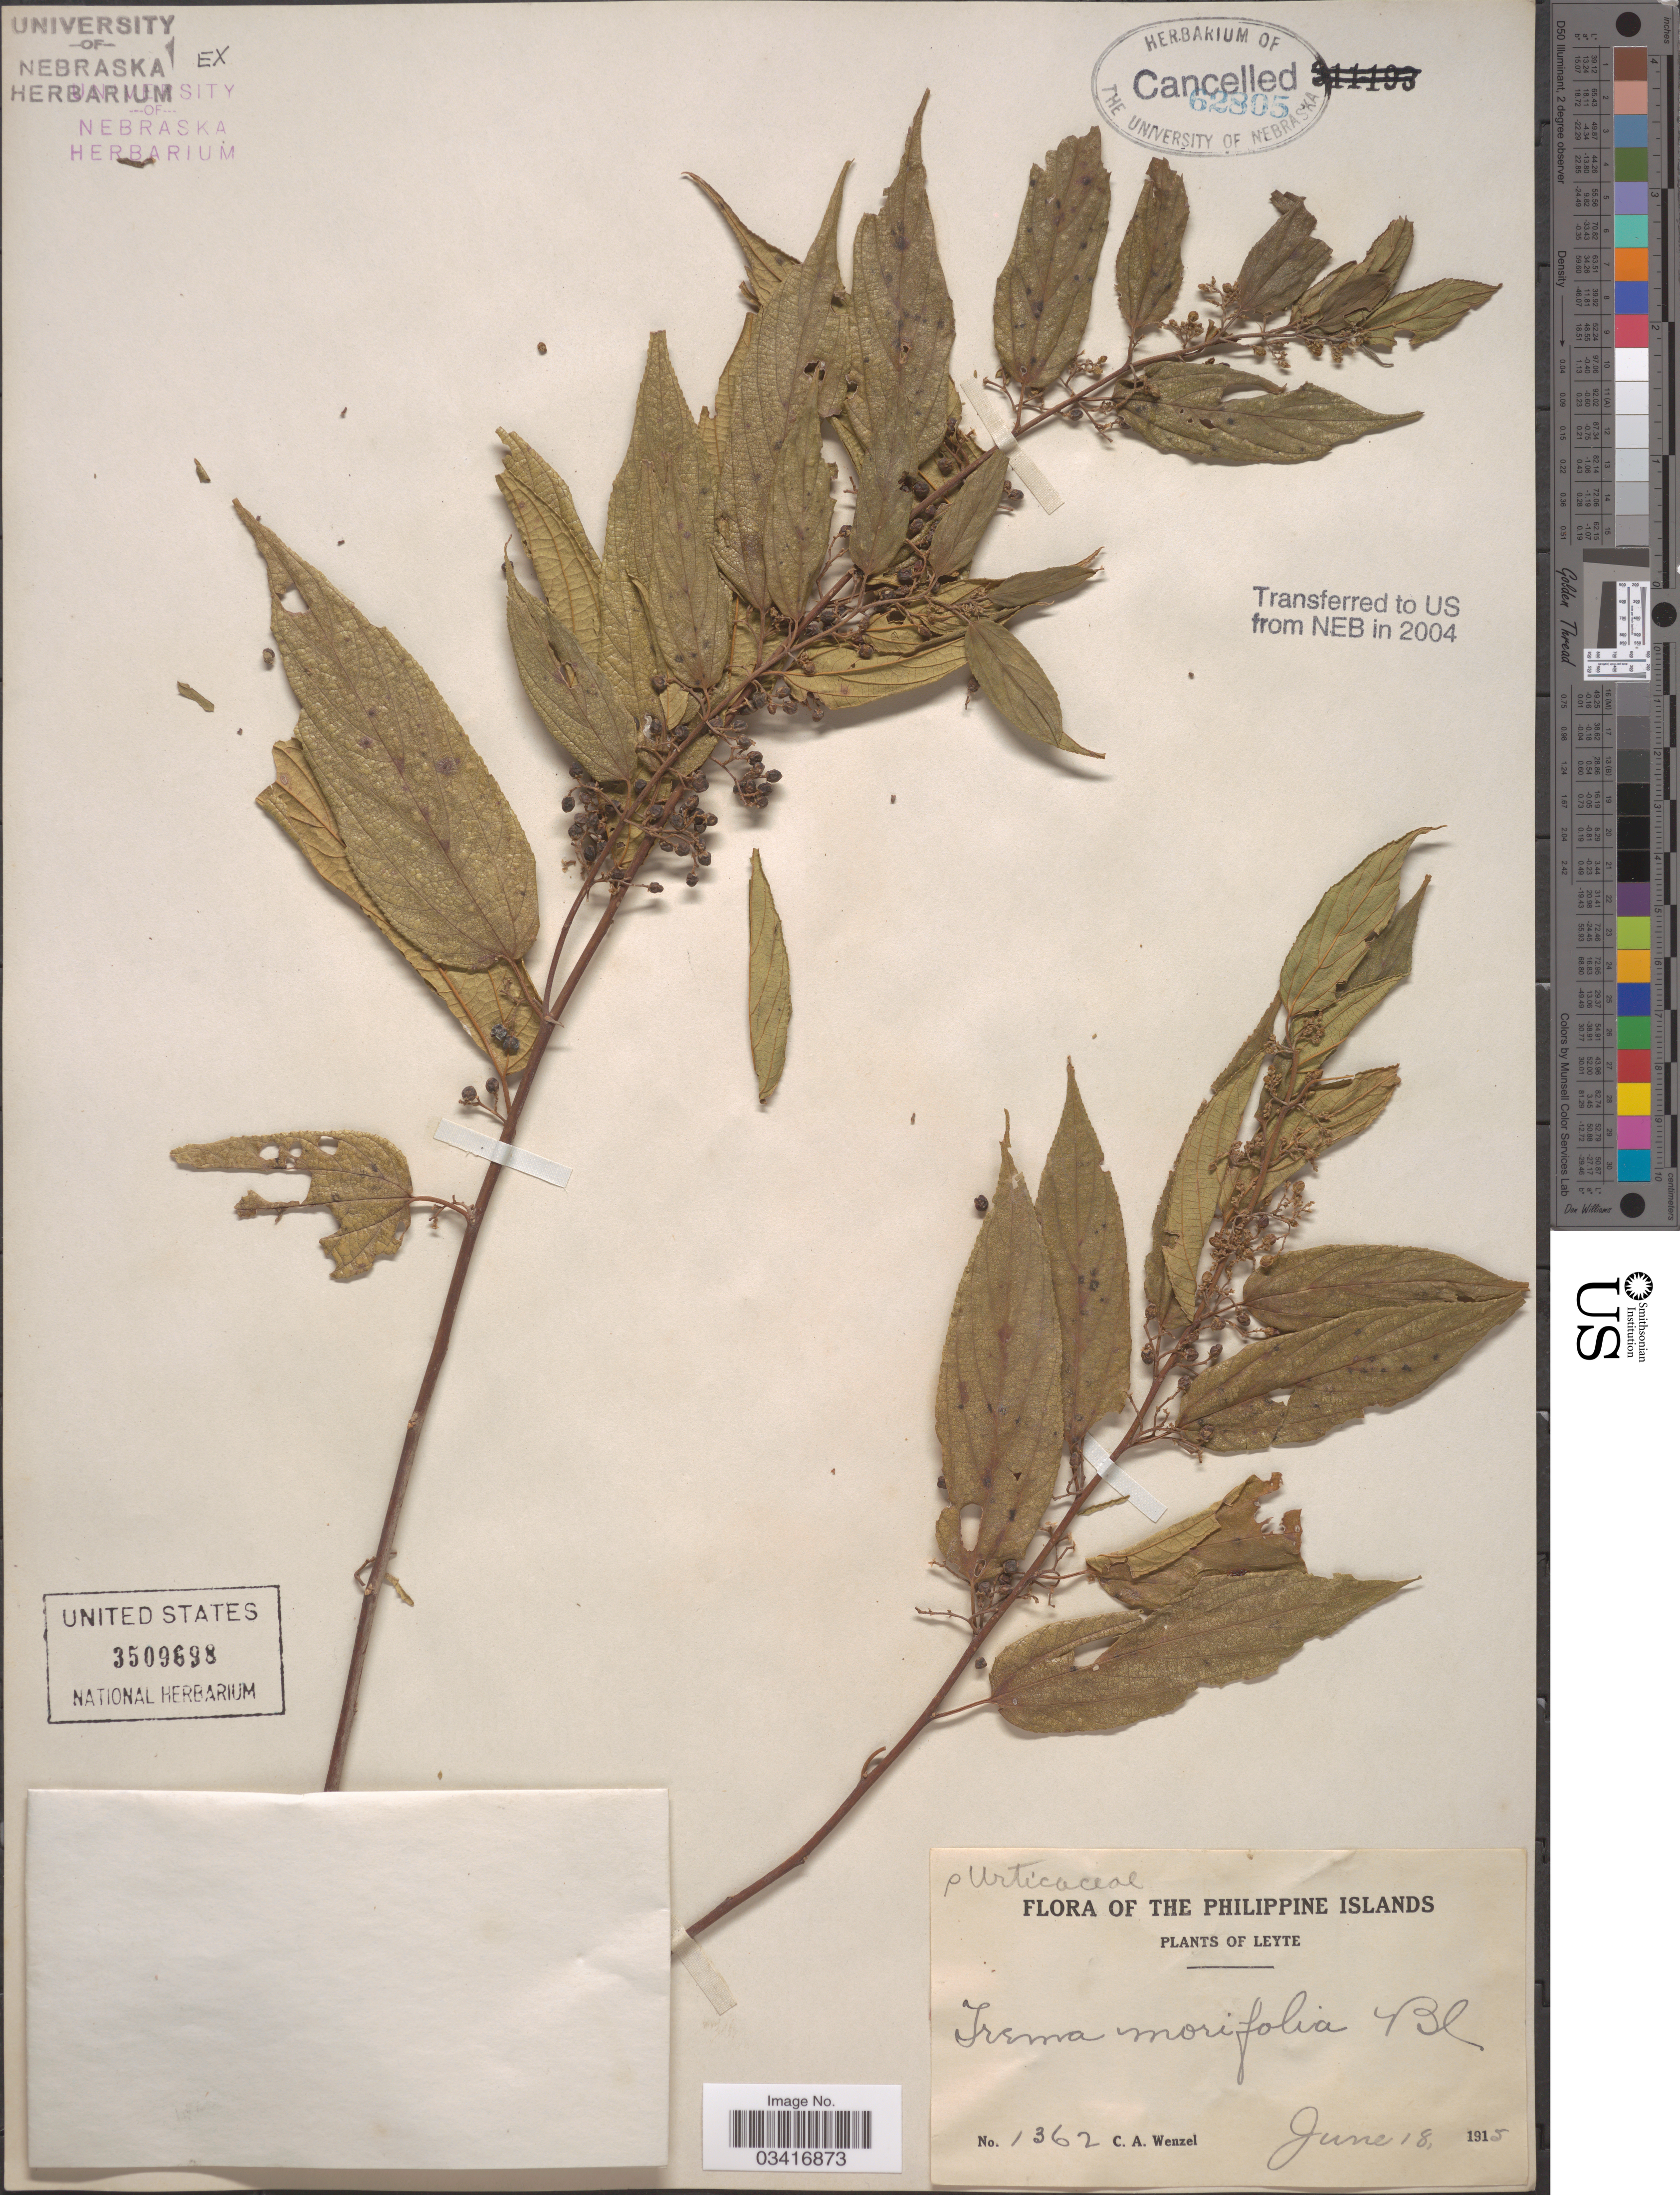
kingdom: Plantae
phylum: Tracheophyta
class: Magnoliopsida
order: Rosales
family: Cannabaceae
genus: Trema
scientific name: Trema morifolium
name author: Blume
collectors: C. Wenzel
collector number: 1362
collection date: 1915-06-18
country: Philippines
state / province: Eastern Visayas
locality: Leyte.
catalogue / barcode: US 3509698